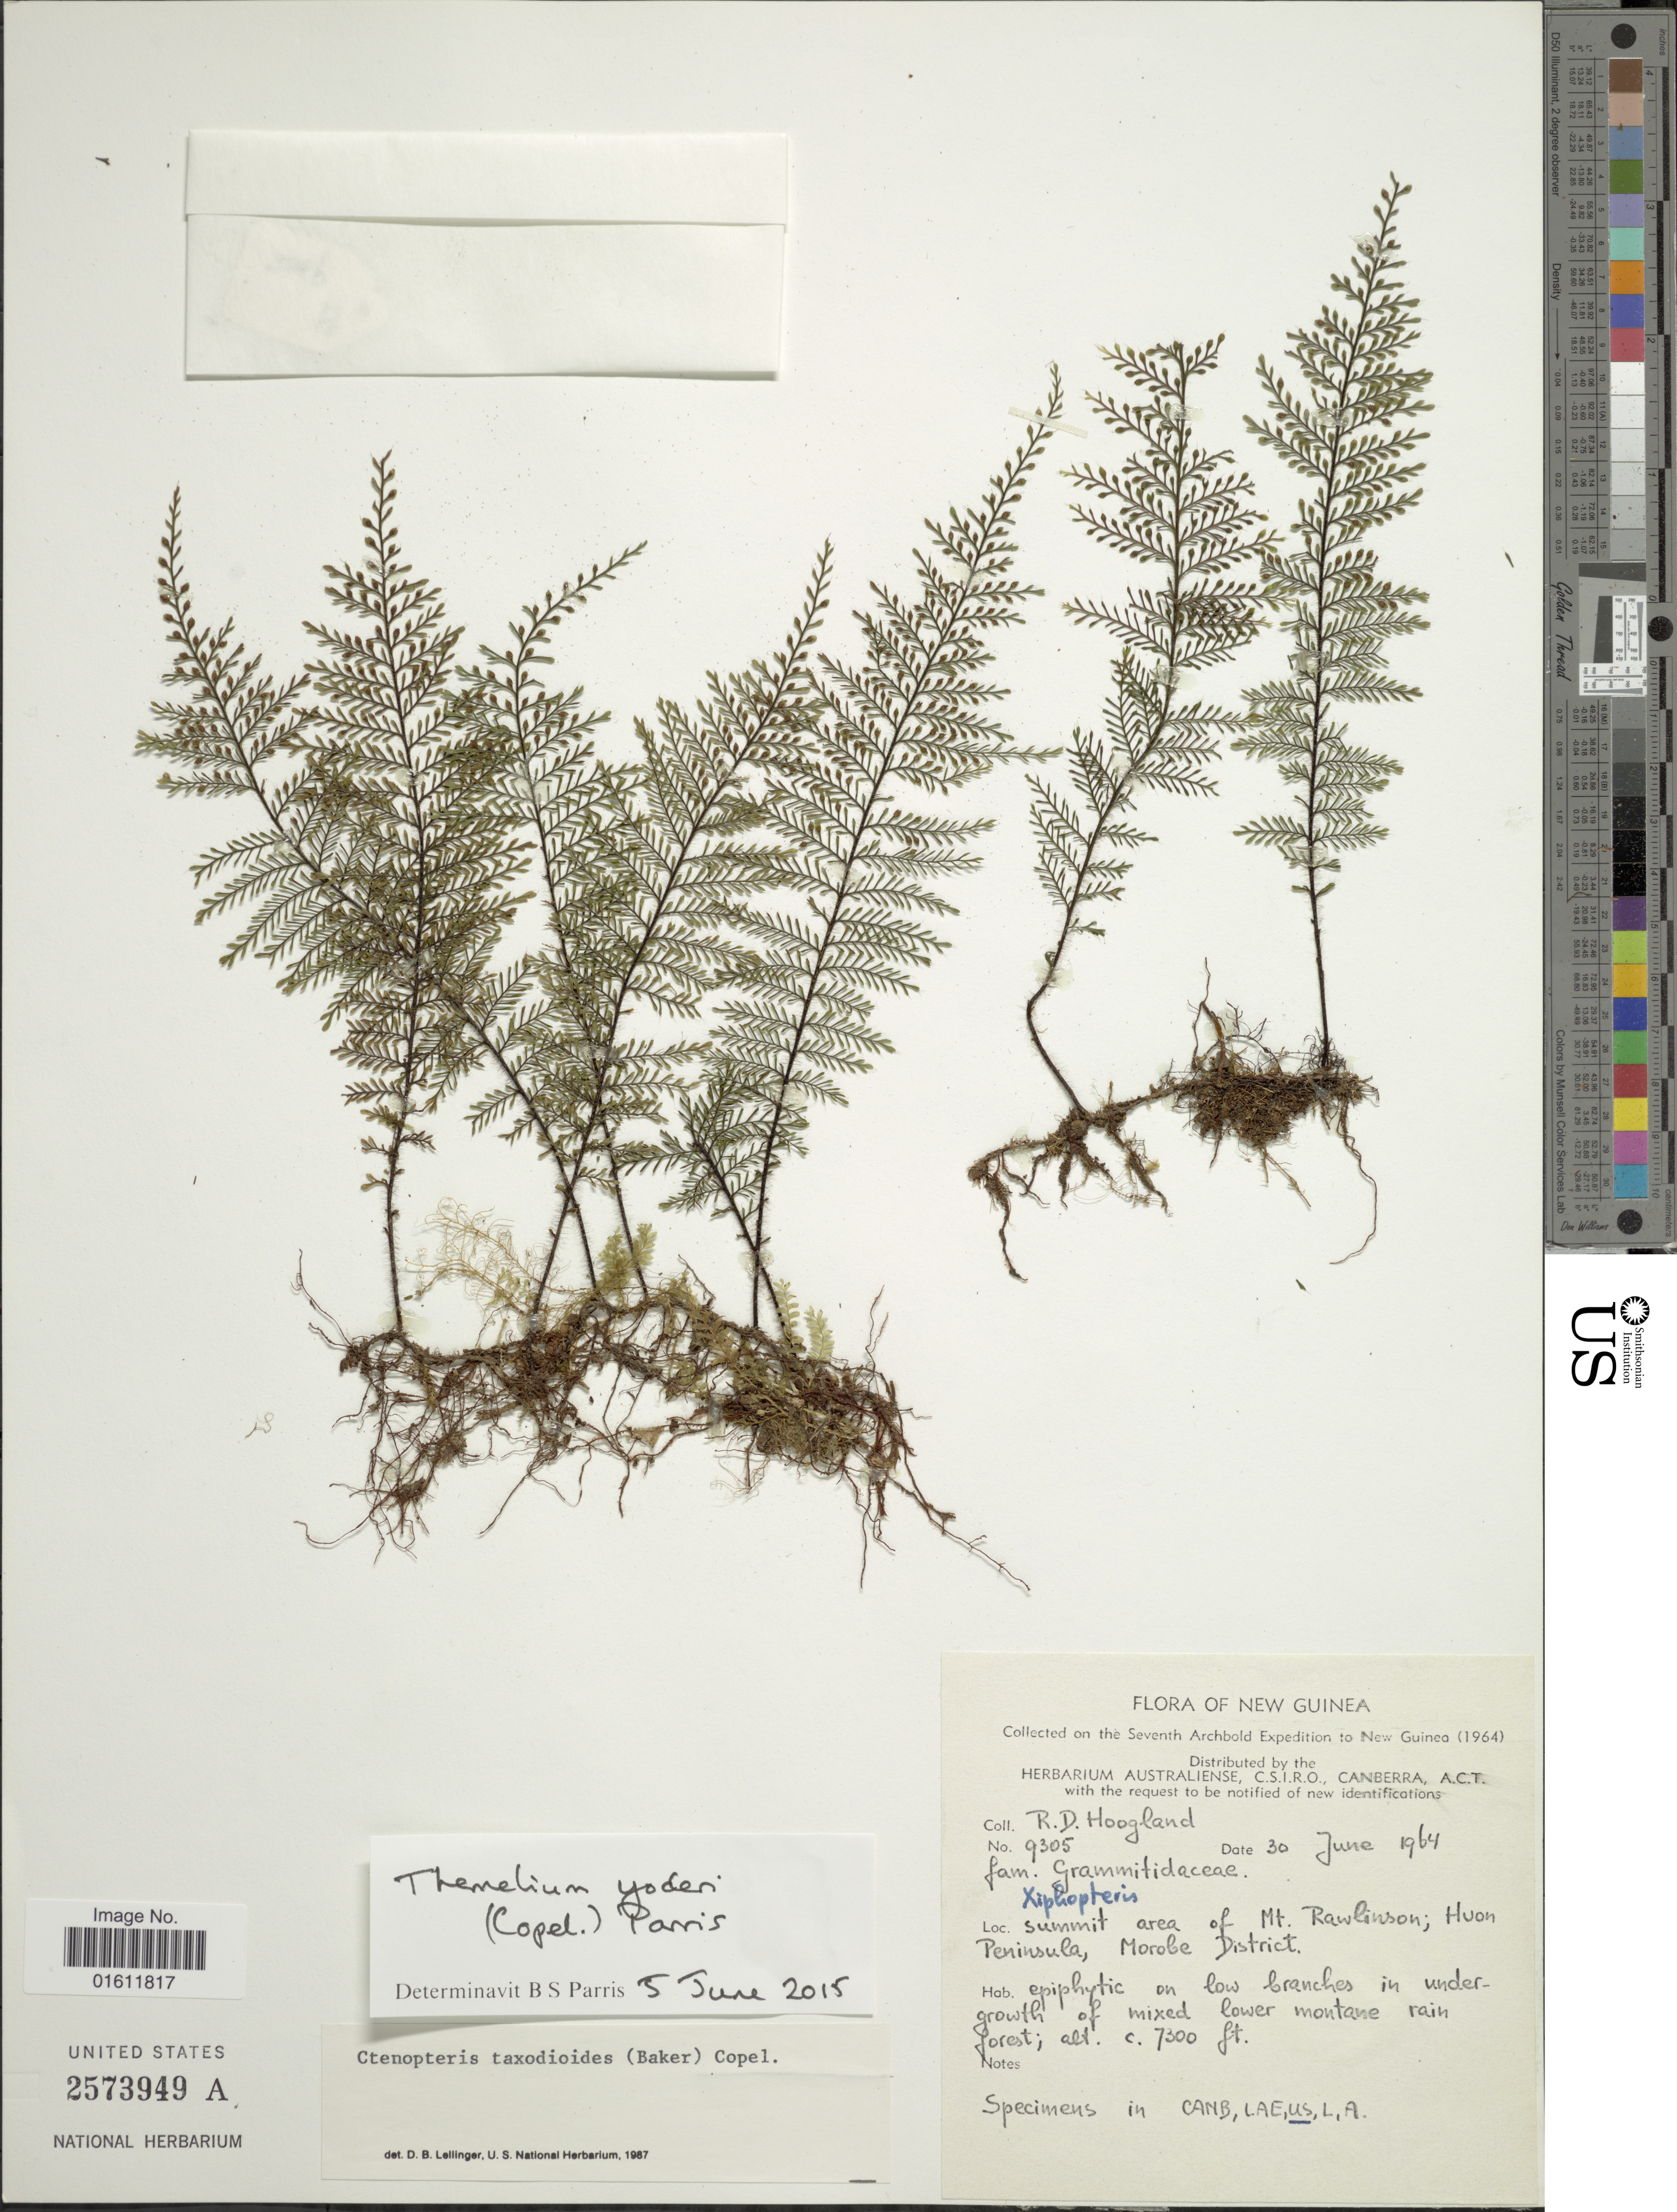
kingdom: Plantae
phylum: Tracheophyta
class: Polypodiopsida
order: Polypodiales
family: Polypodiaceae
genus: Themelium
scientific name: Themelium yoderi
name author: (Copel.) Parris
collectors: R. D. Hoogland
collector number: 9305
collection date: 1964-06-30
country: Papua New Guinea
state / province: Morobe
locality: Summit area of Mt. Rawlinson; Huon Peninsula.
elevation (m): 2225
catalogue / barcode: US 2573949A